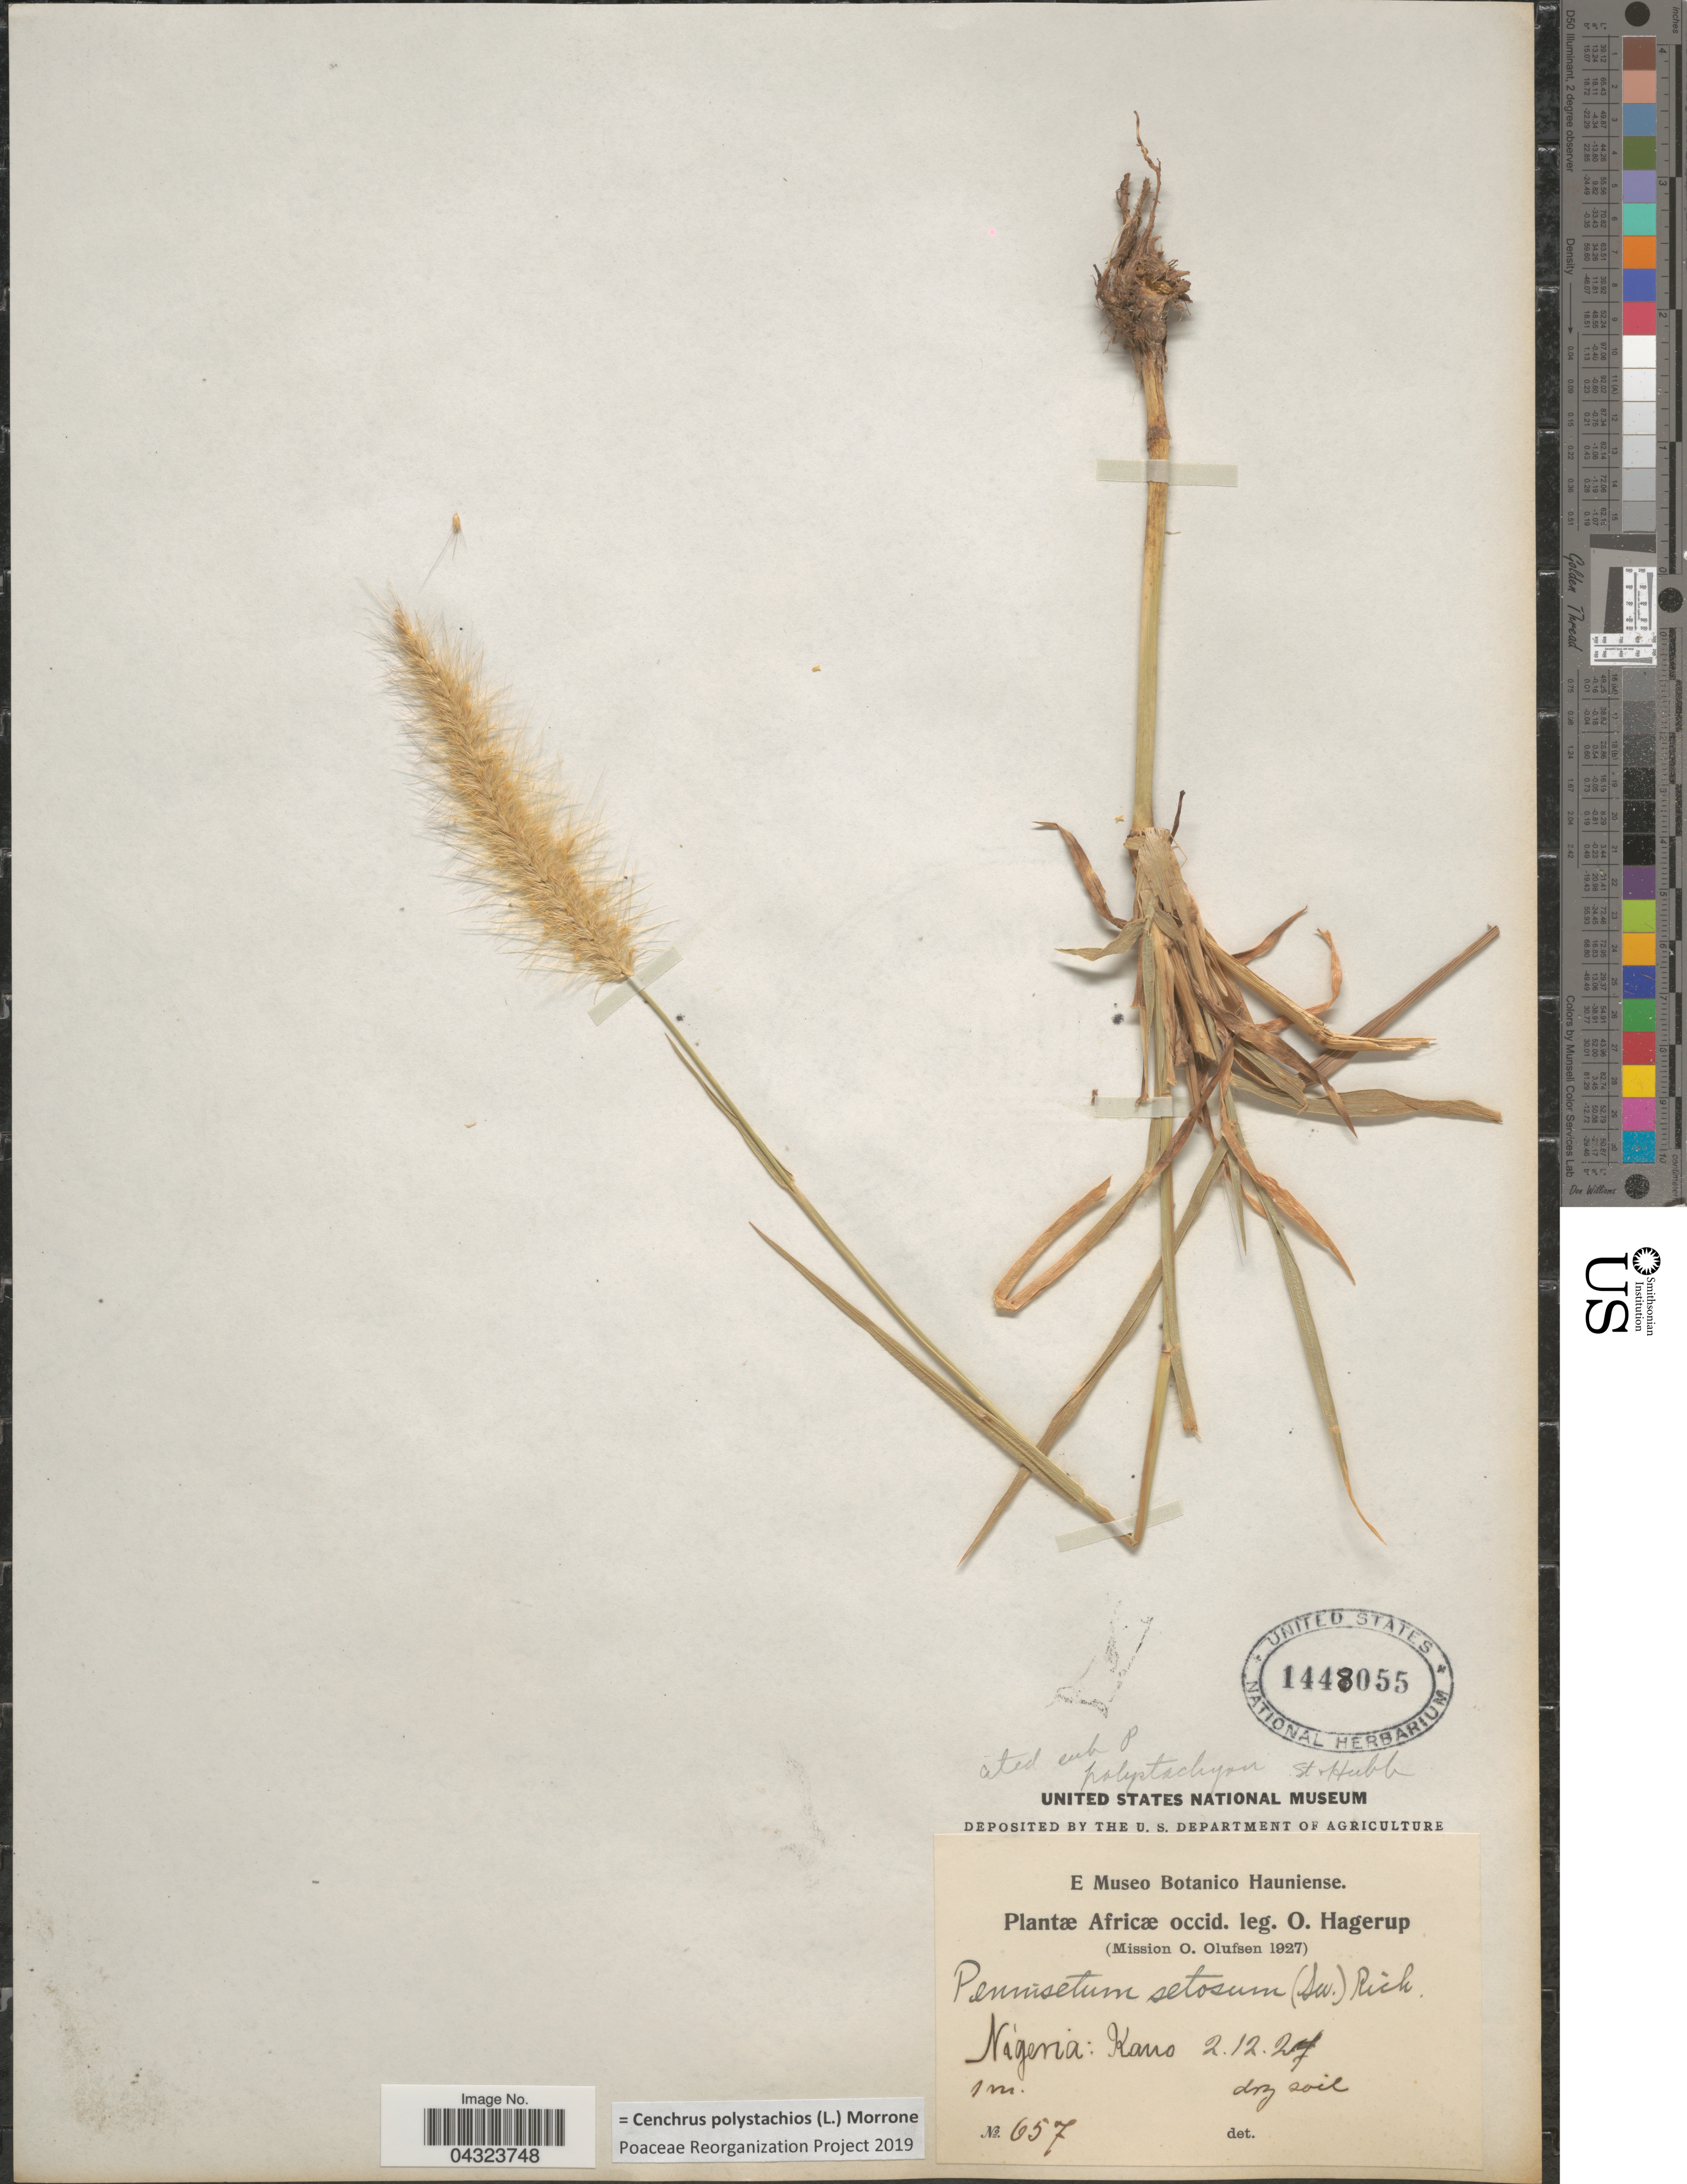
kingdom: Plantae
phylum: Tracheophyta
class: Liliopsida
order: Poales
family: Poaceae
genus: Cenchrus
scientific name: Cenchrus polystachios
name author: (L.) Morrone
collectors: O. Hagerup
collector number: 657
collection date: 1927-12-02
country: Nigeria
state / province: Kano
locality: Africæ occid. Mission O. Olufsen 1927.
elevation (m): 1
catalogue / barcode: US 1448055